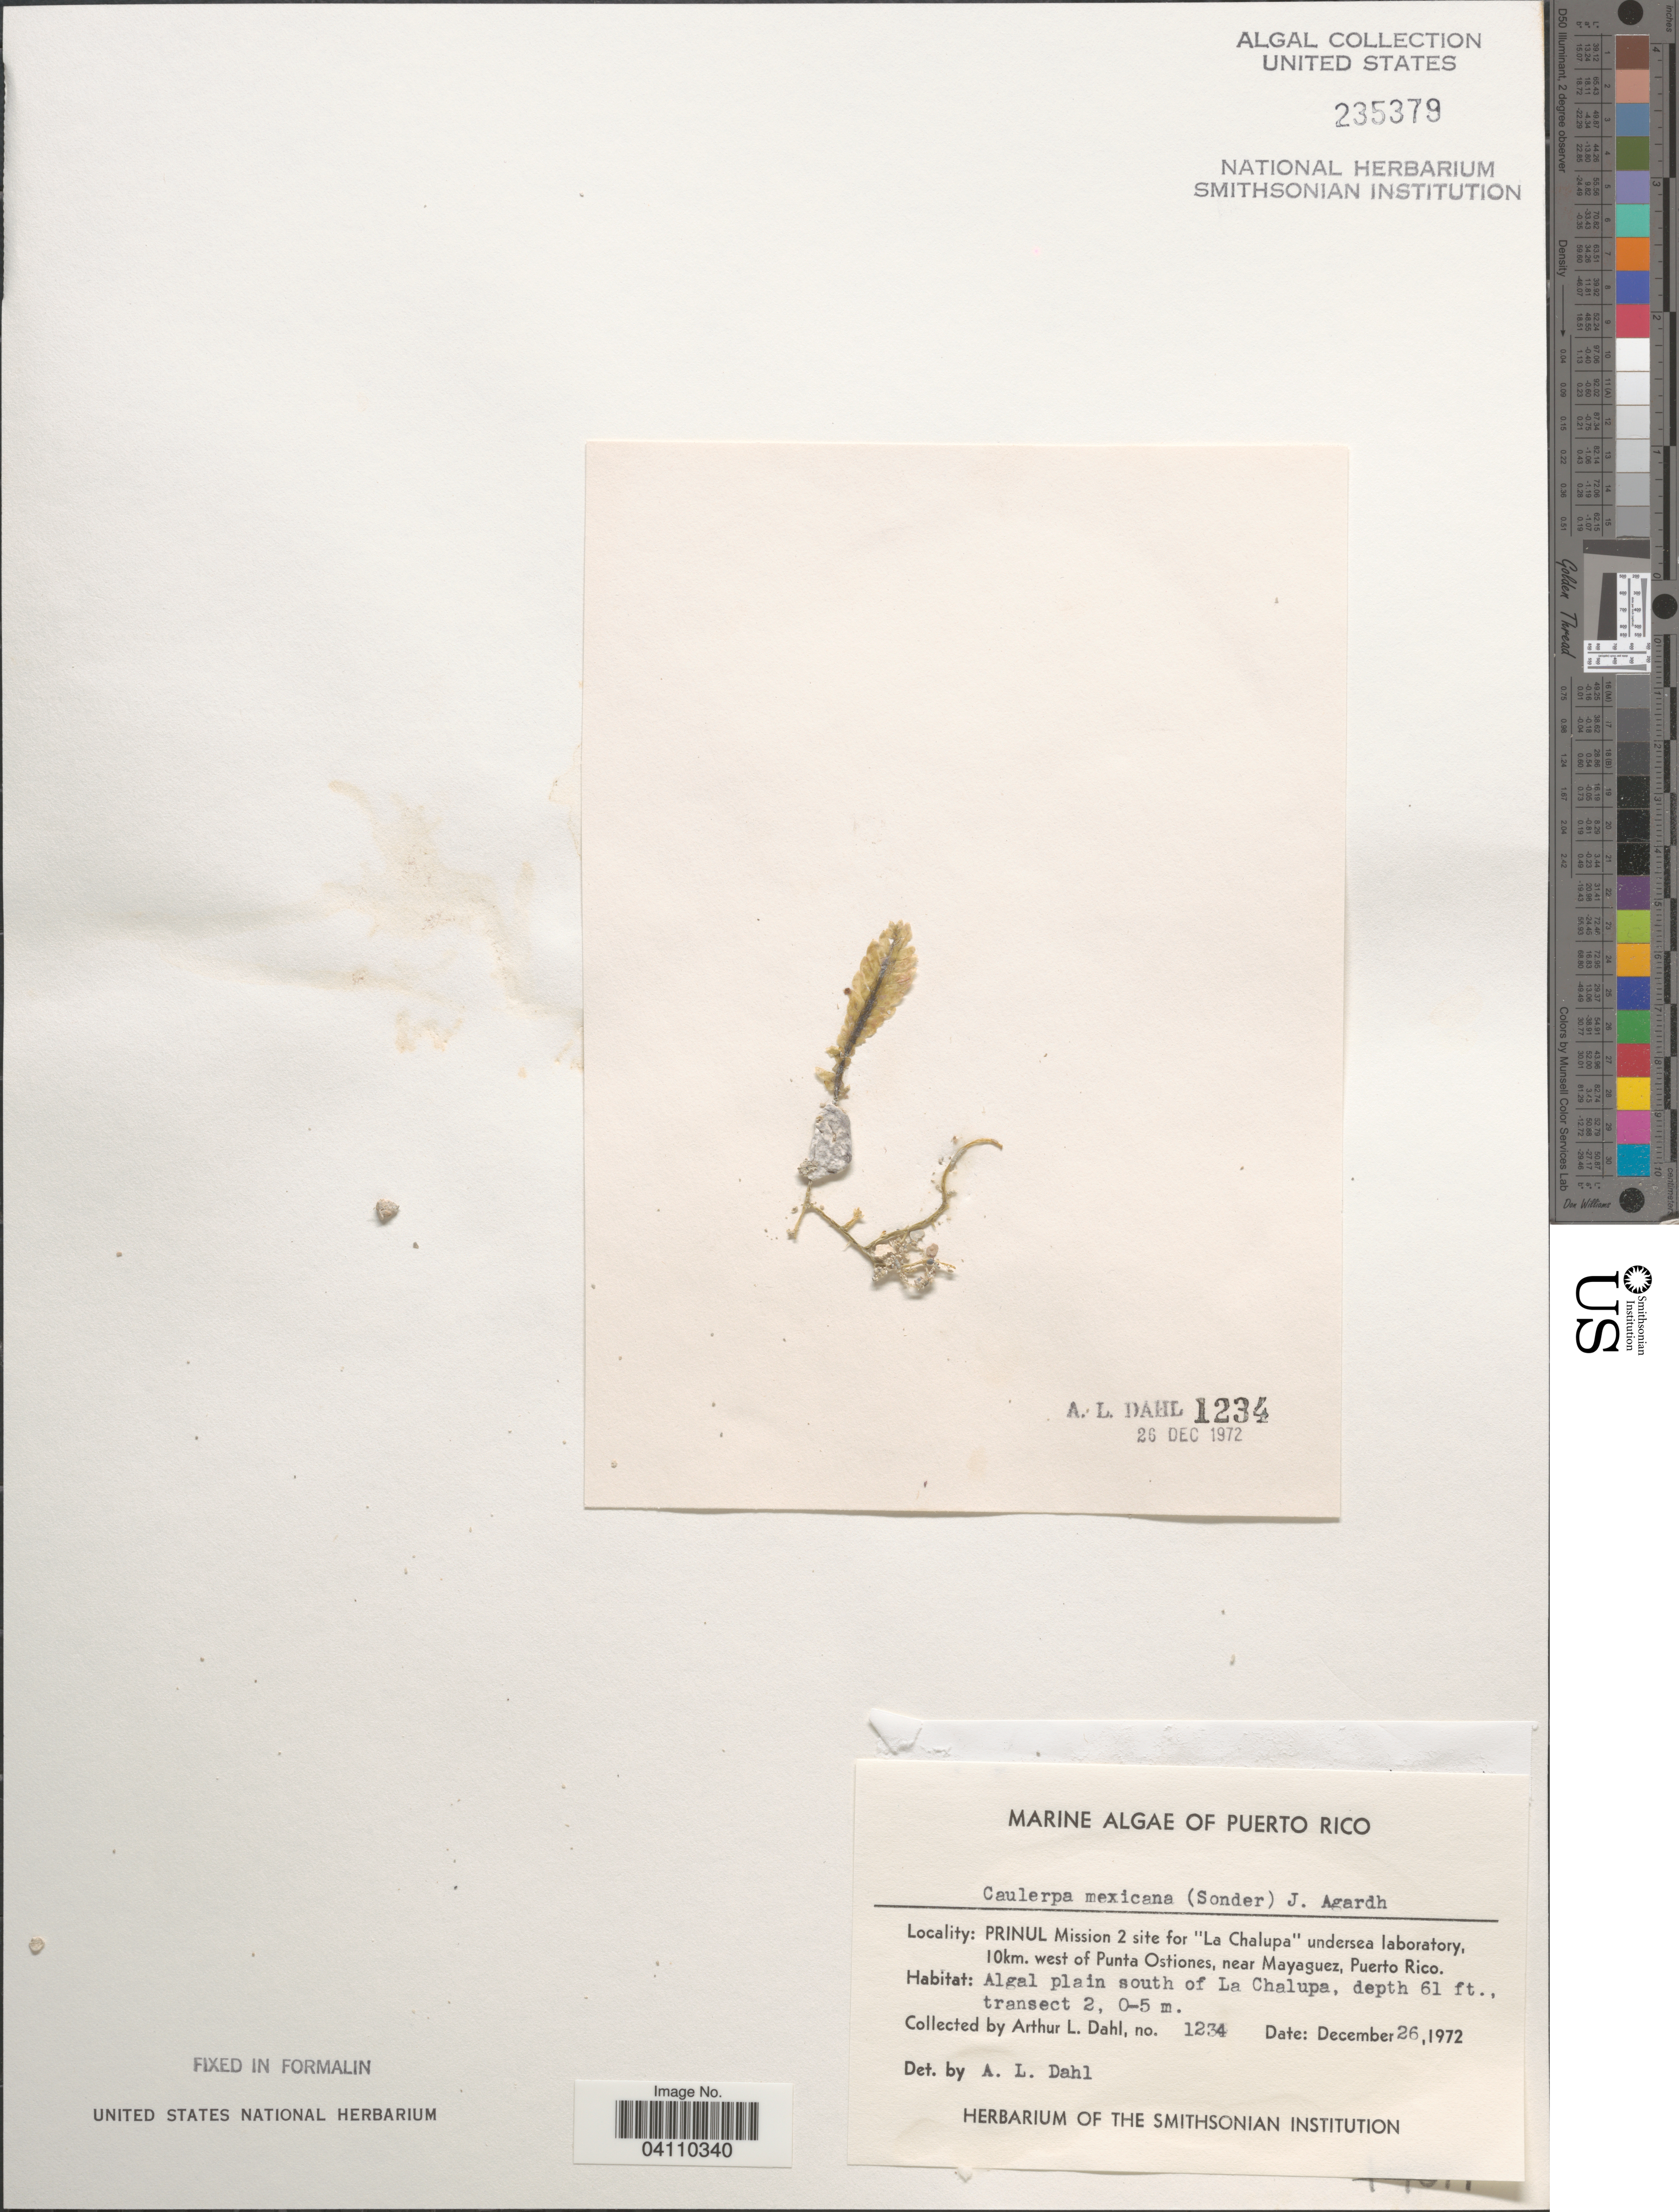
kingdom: Plantae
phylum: Chlorophyta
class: Ulvophyceae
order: Bryopsidales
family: Caulerpaceae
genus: Caulerpa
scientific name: Caulerpa mexicana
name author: Sond. ex Kütz.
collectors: A. Dahl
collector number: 1234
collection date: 1972-12-26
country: Puerto Rico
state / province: Mayagüez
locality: Prinul Mission 2 site for "La Chalupa" undersea laboratory, 10km. west of Punta Ostiones, near Mayaguez. South of La Chalupa, transect 2.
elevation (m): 0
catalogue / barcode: US 235379